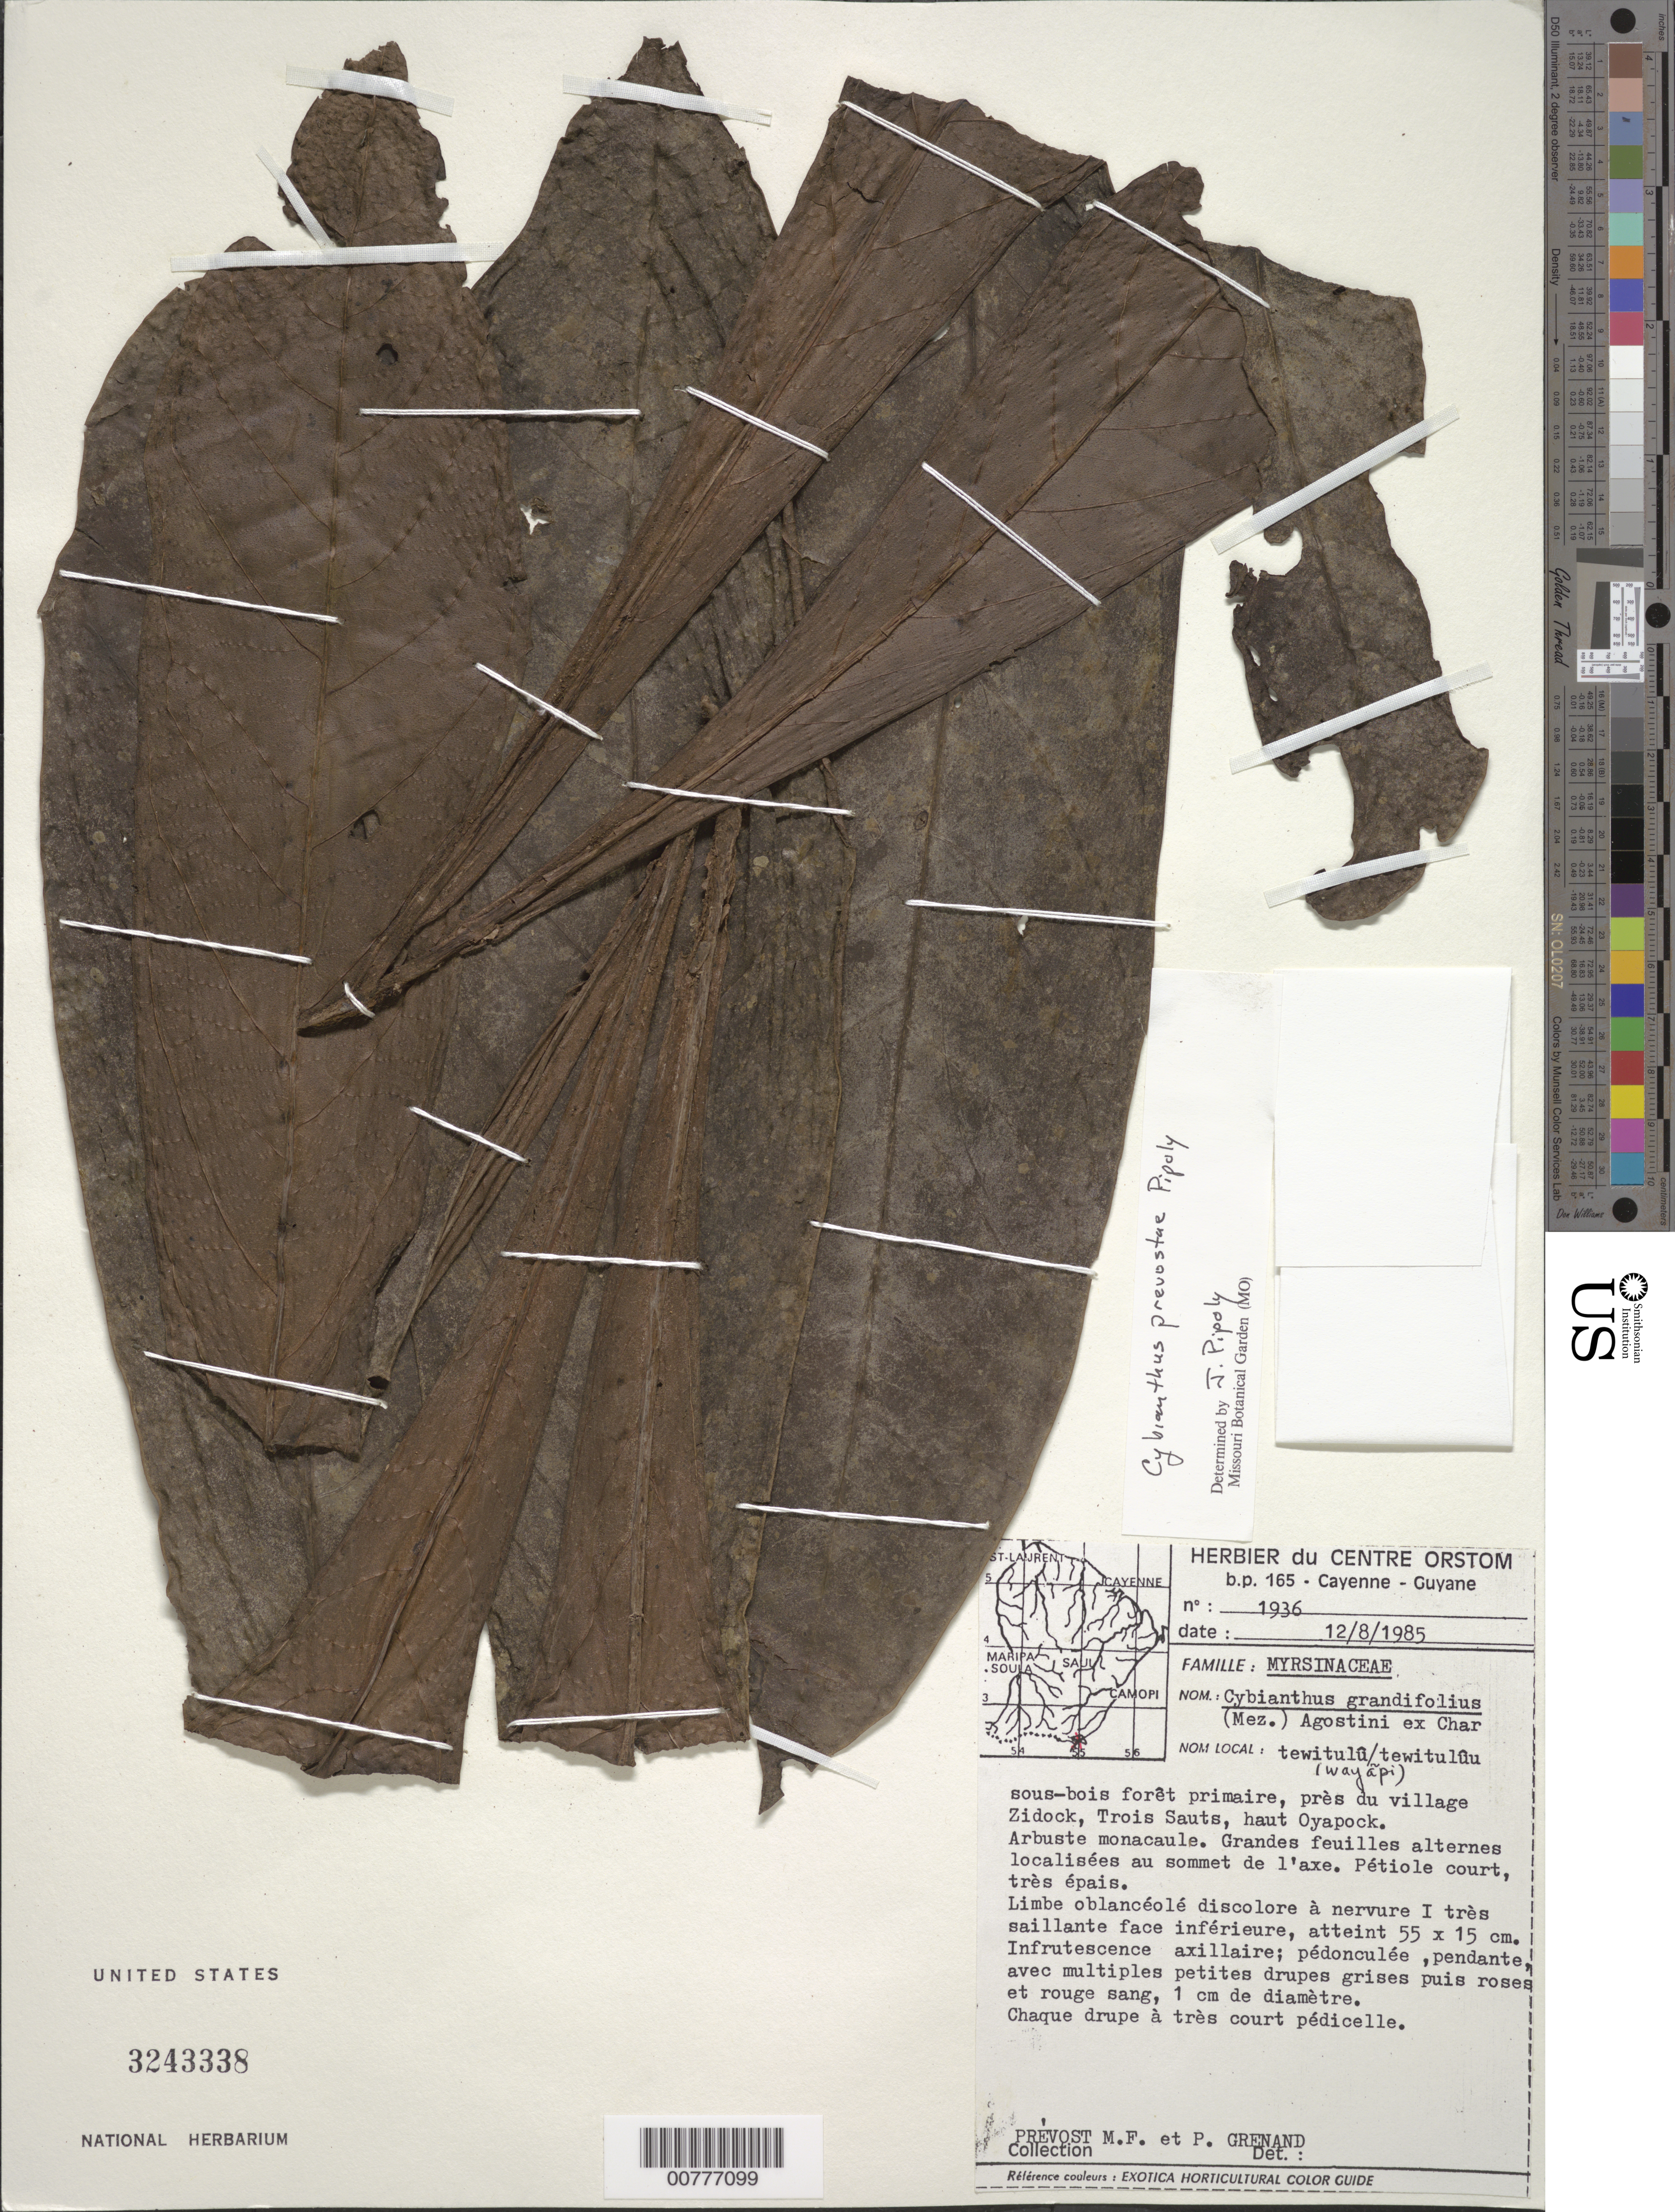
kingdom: Plantae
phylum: Tracheophyta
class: Magnoliopsida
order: Ericales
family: Primulaceae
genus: Cybianthus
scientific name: Cybianthus prevostiae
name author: Pipoly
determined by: Pipoly, J. J., III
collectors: M.-F. Prévost & P. Grenand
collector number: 1936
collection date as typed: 12-Aug-85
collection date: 1985-08-12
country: French Guiana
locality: Village Wayampi Zidock Ville - Bassin du Haut-Oyapock (Upper Oyapock Basin)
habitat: Sous bois forêt primaire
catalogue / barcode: US 3243338